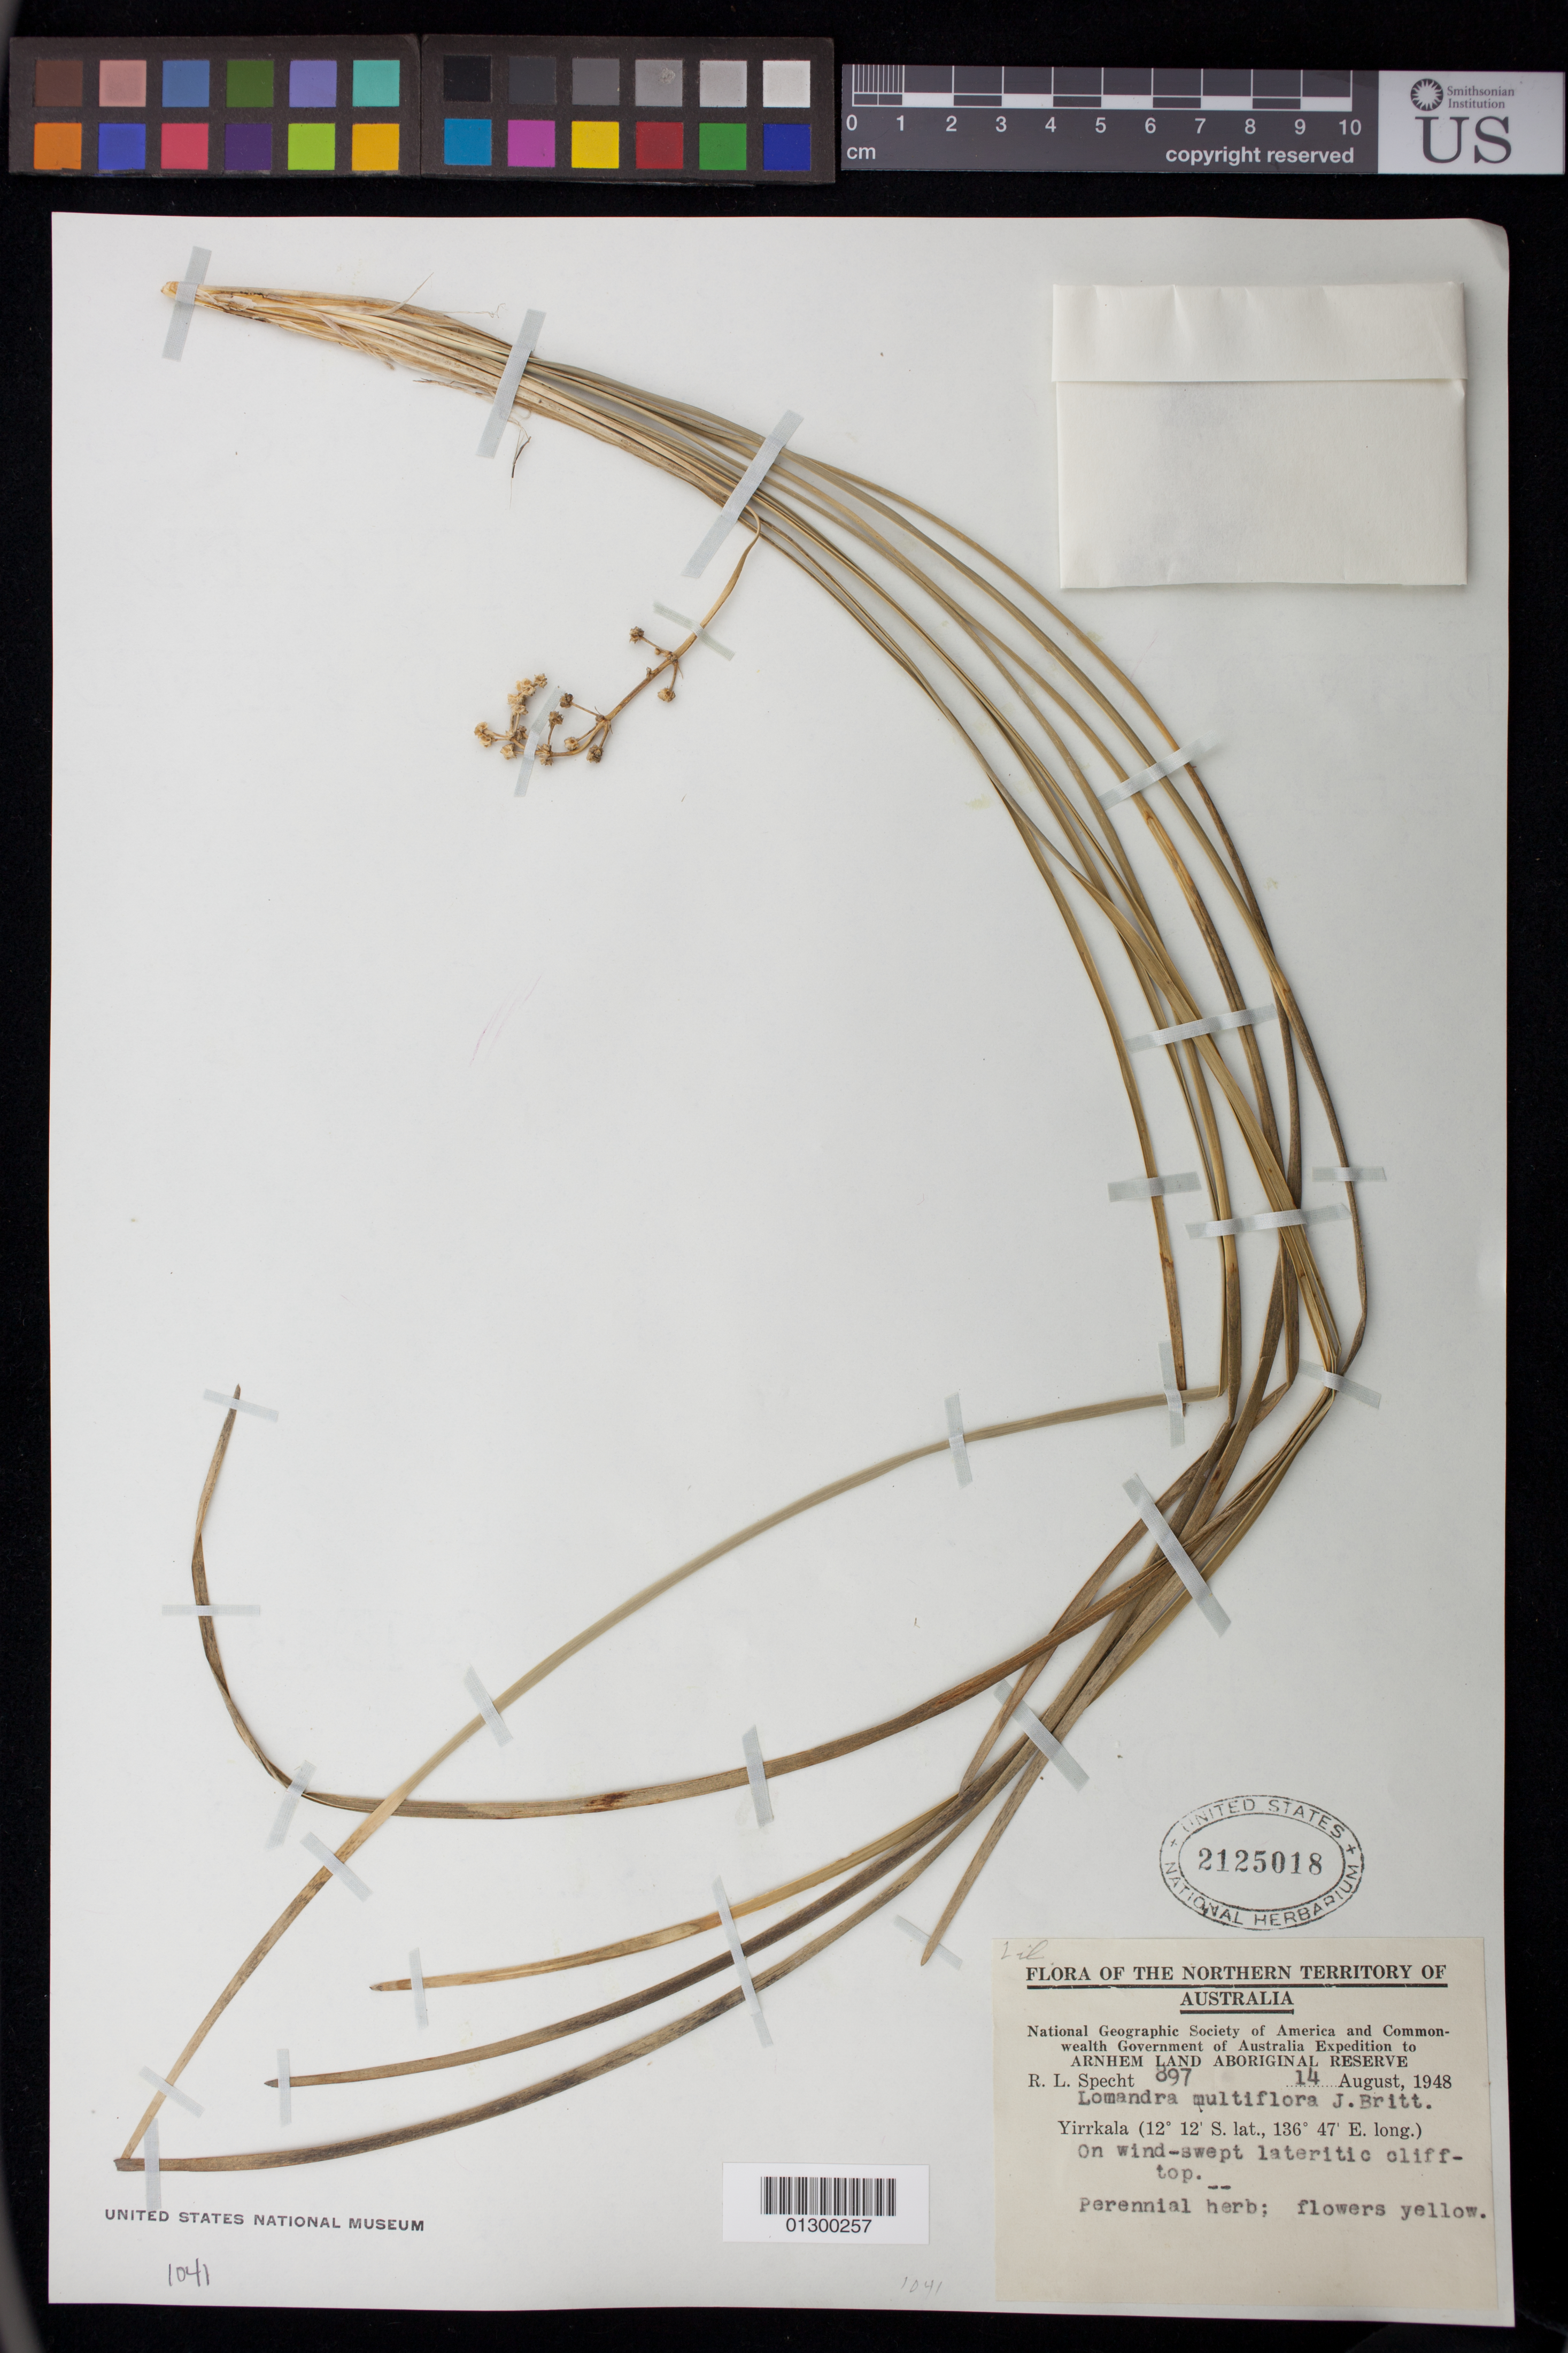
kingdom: Plantae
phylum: Tracheophyta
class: Liliopsida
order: Asparagales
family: Asparagaceae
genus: Lomandra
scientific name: Lomandra multiflora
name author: (R. Br.) Britten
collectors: R. L. Specht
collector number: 897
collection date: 1948-08-14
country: Australia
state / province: Northern Territory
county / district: East Arnhem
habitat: On wind-swept lateritic cliff-top.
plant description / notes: Perennial herb; flowers yellow.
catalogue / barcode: US 2125018